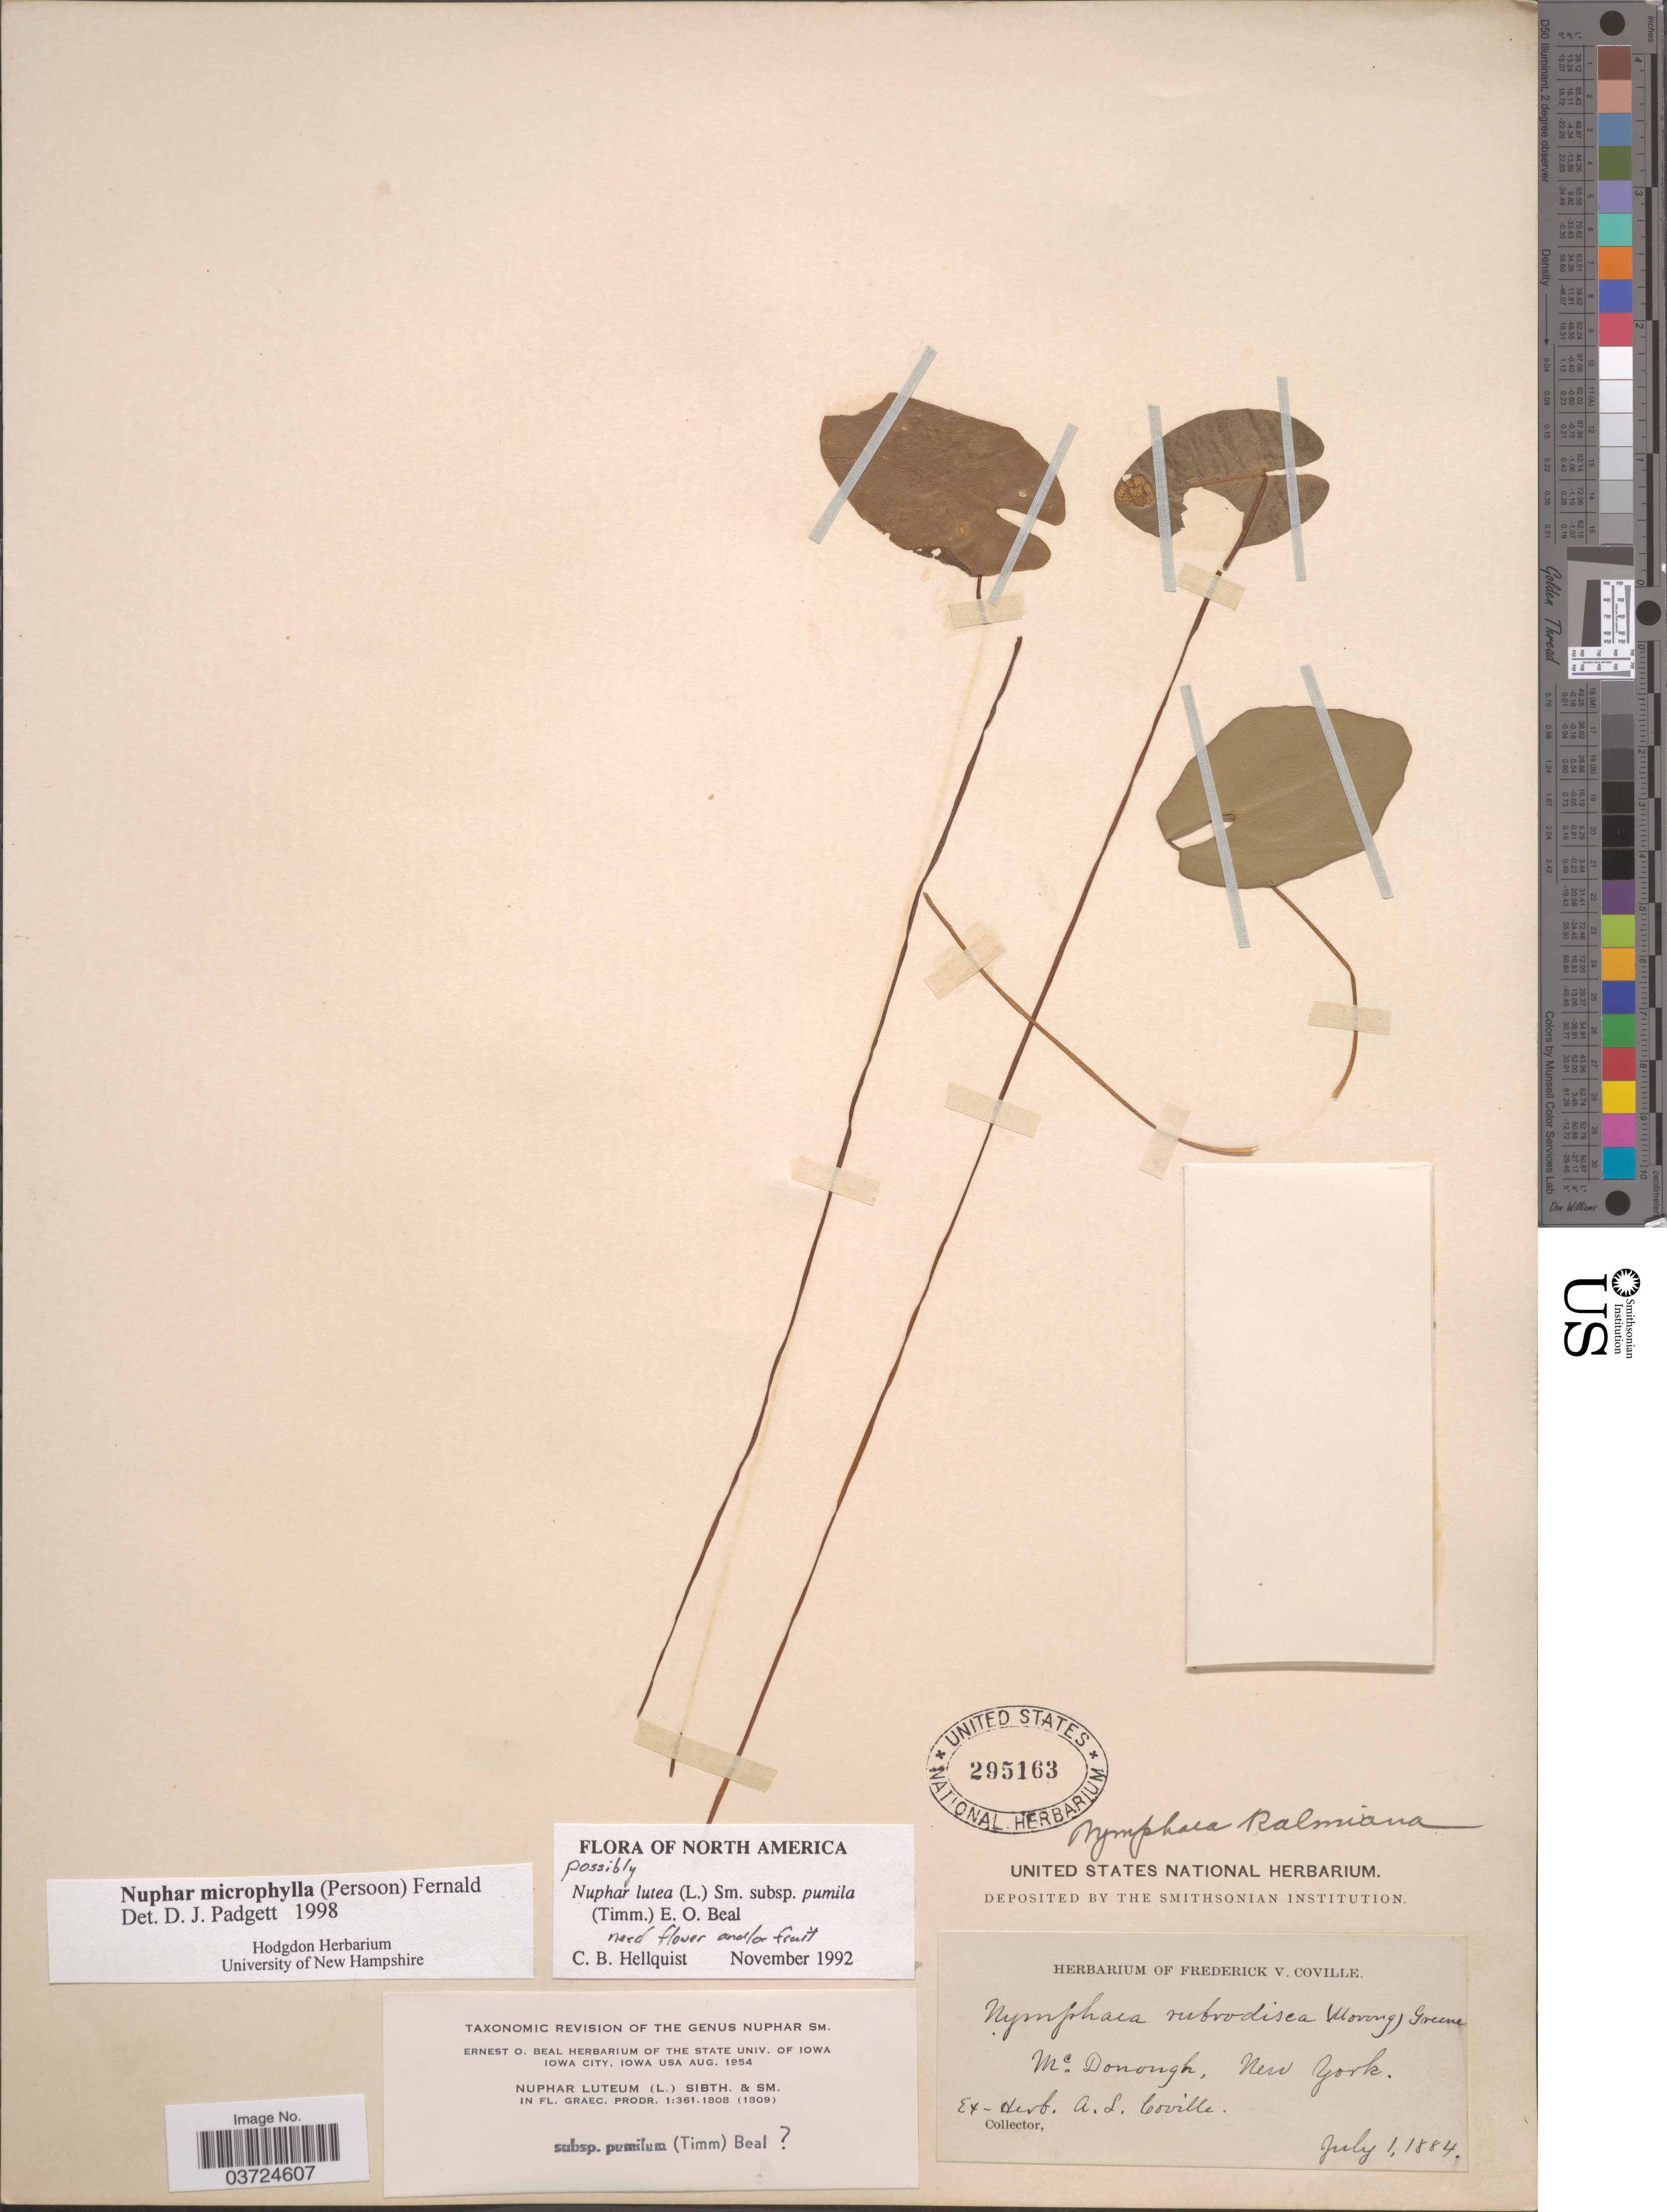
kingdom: Plantae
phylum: Tracheophyta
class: Magnoliopsida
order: Nymphaeales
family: Nymphaeaceae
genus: Nuphar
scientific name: Nuphar microphylla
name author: (Pers.) Fernald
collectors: Ex herb. A. L. Coville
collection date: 1884-07-01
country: United States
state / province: New York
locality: Mc Donough.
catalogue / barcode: US 295163